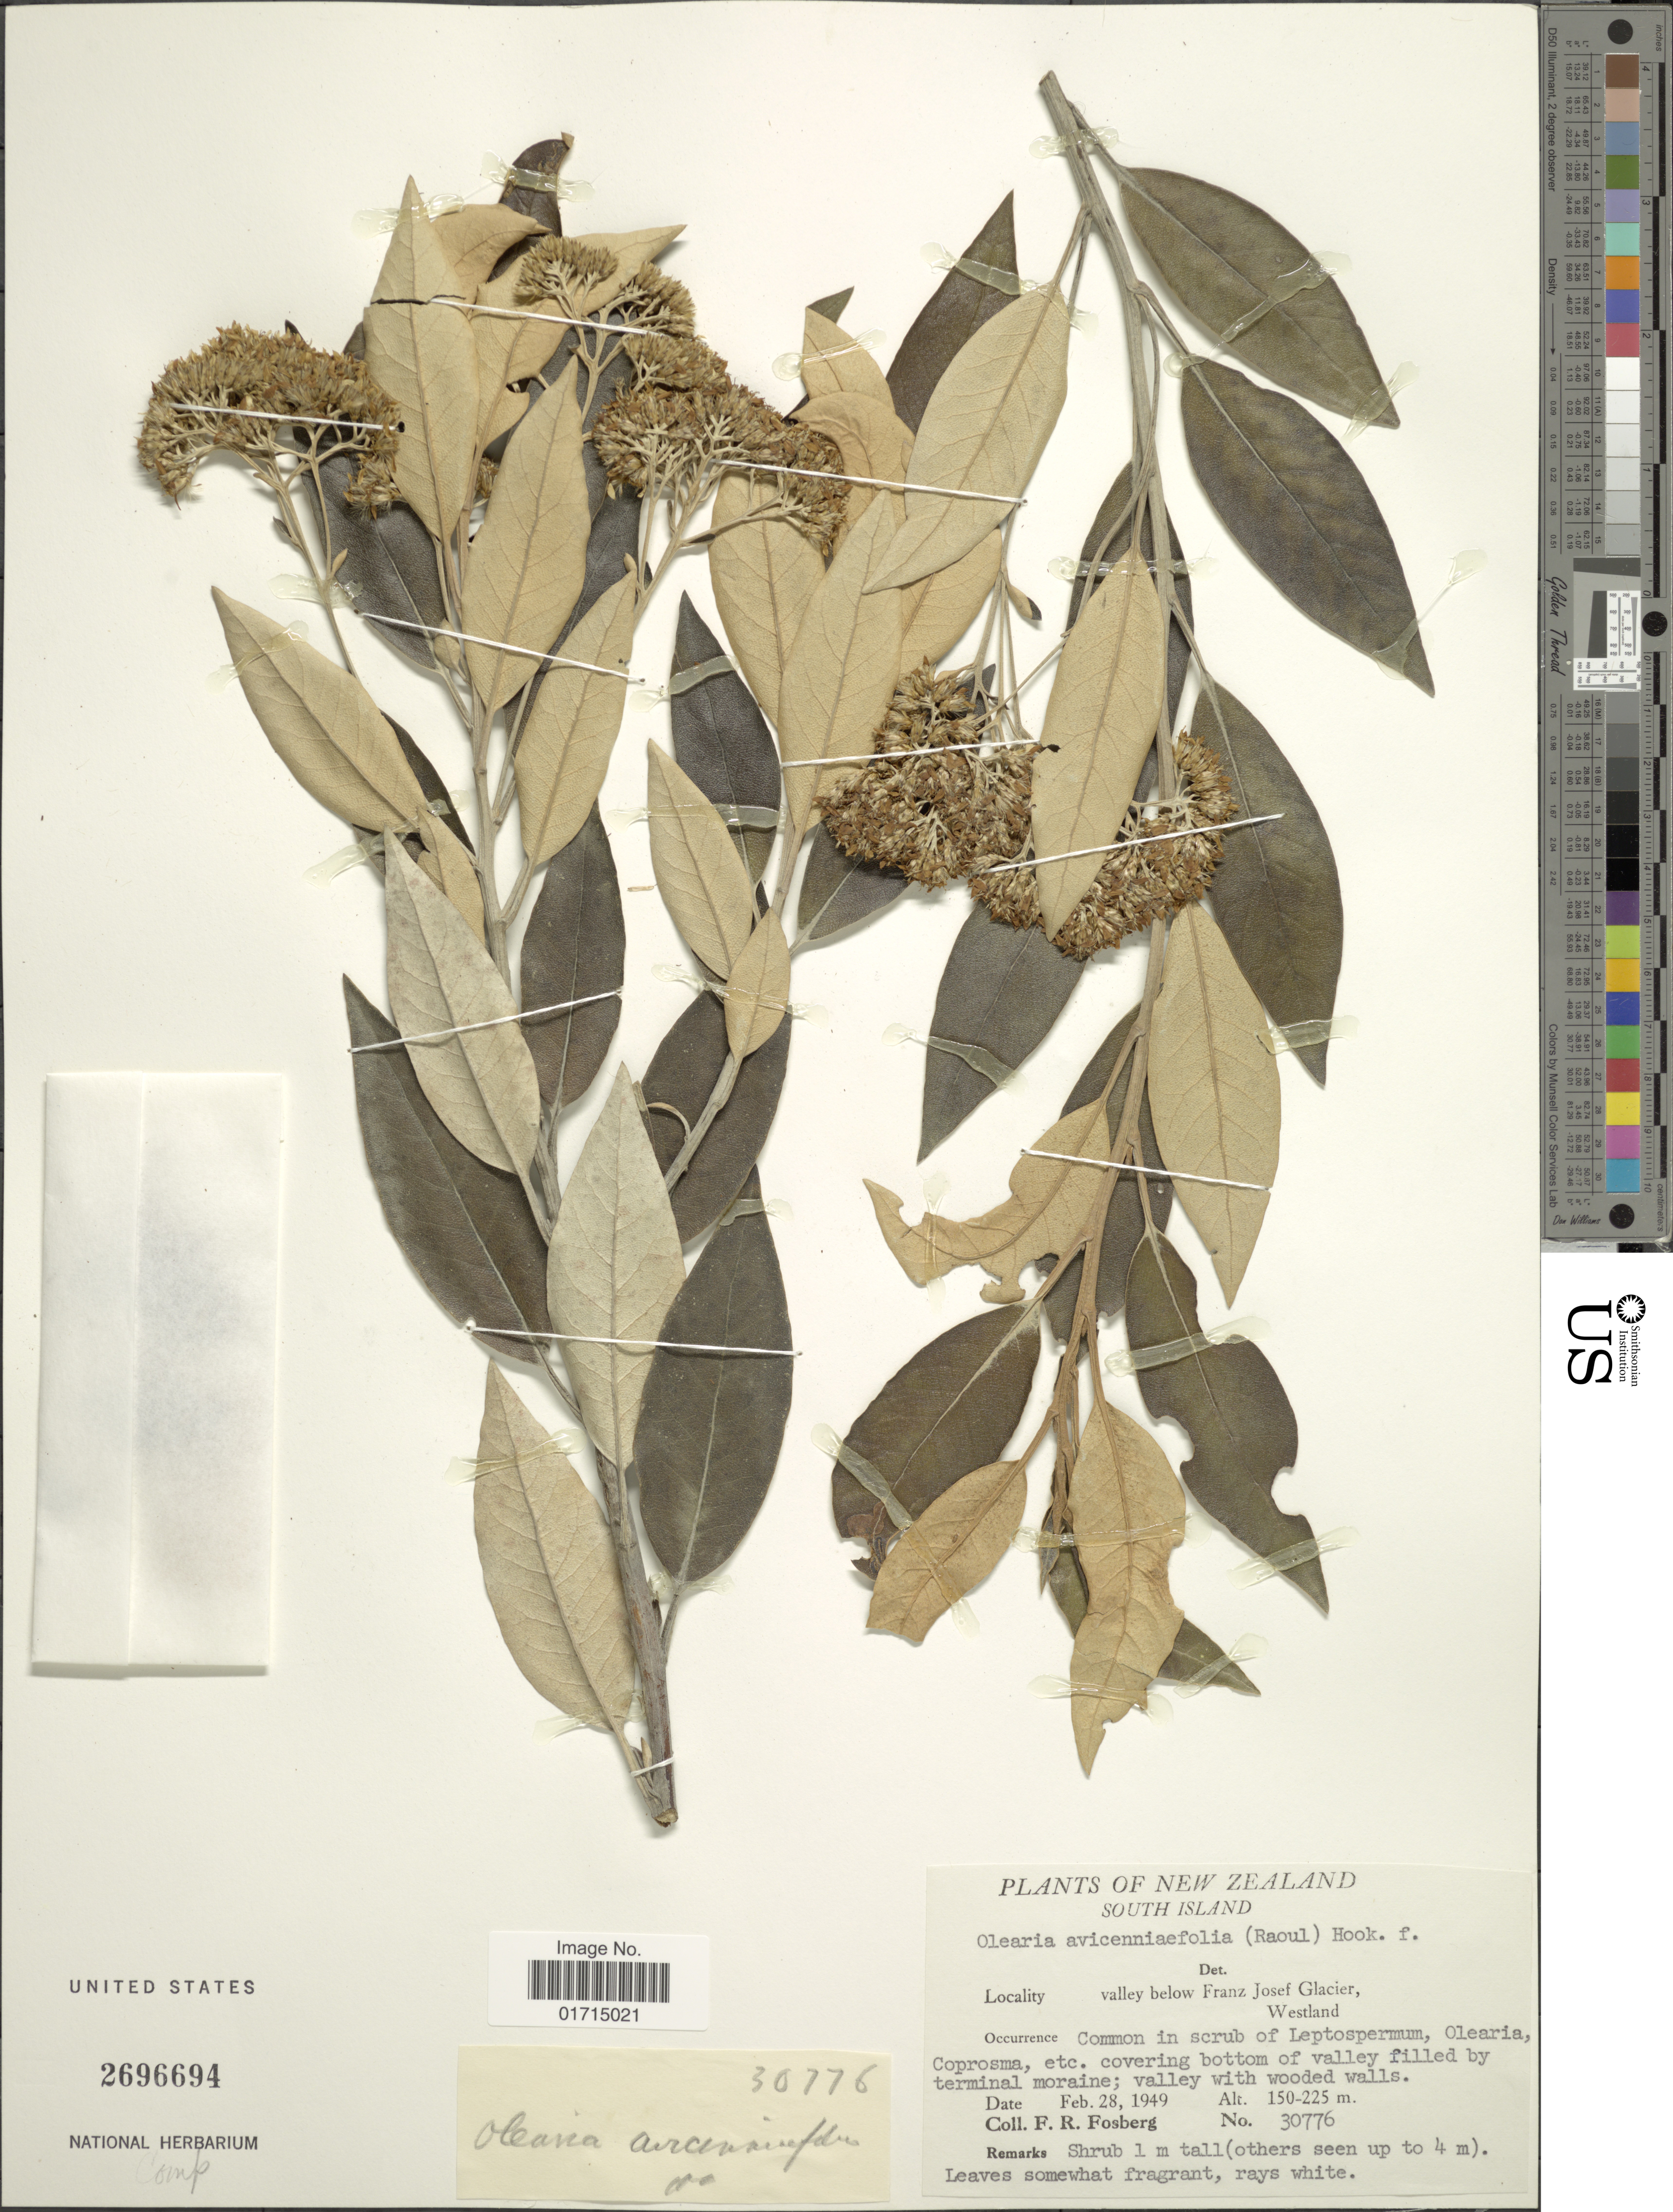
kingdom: Plantae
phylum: Tracheophyta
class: Magnoliopsida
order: Asterales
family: Asteraceae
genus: Olearia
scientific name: Olearia avicenniifolia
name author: (Raoul) Hook. f.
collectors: F. R. Fosberg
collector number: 30776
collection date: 1949-02-28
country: New Zealand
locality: New Zealand. South Island. valley below Franz Josef Glacier, Westland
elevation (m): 150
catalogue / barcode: US 2696694